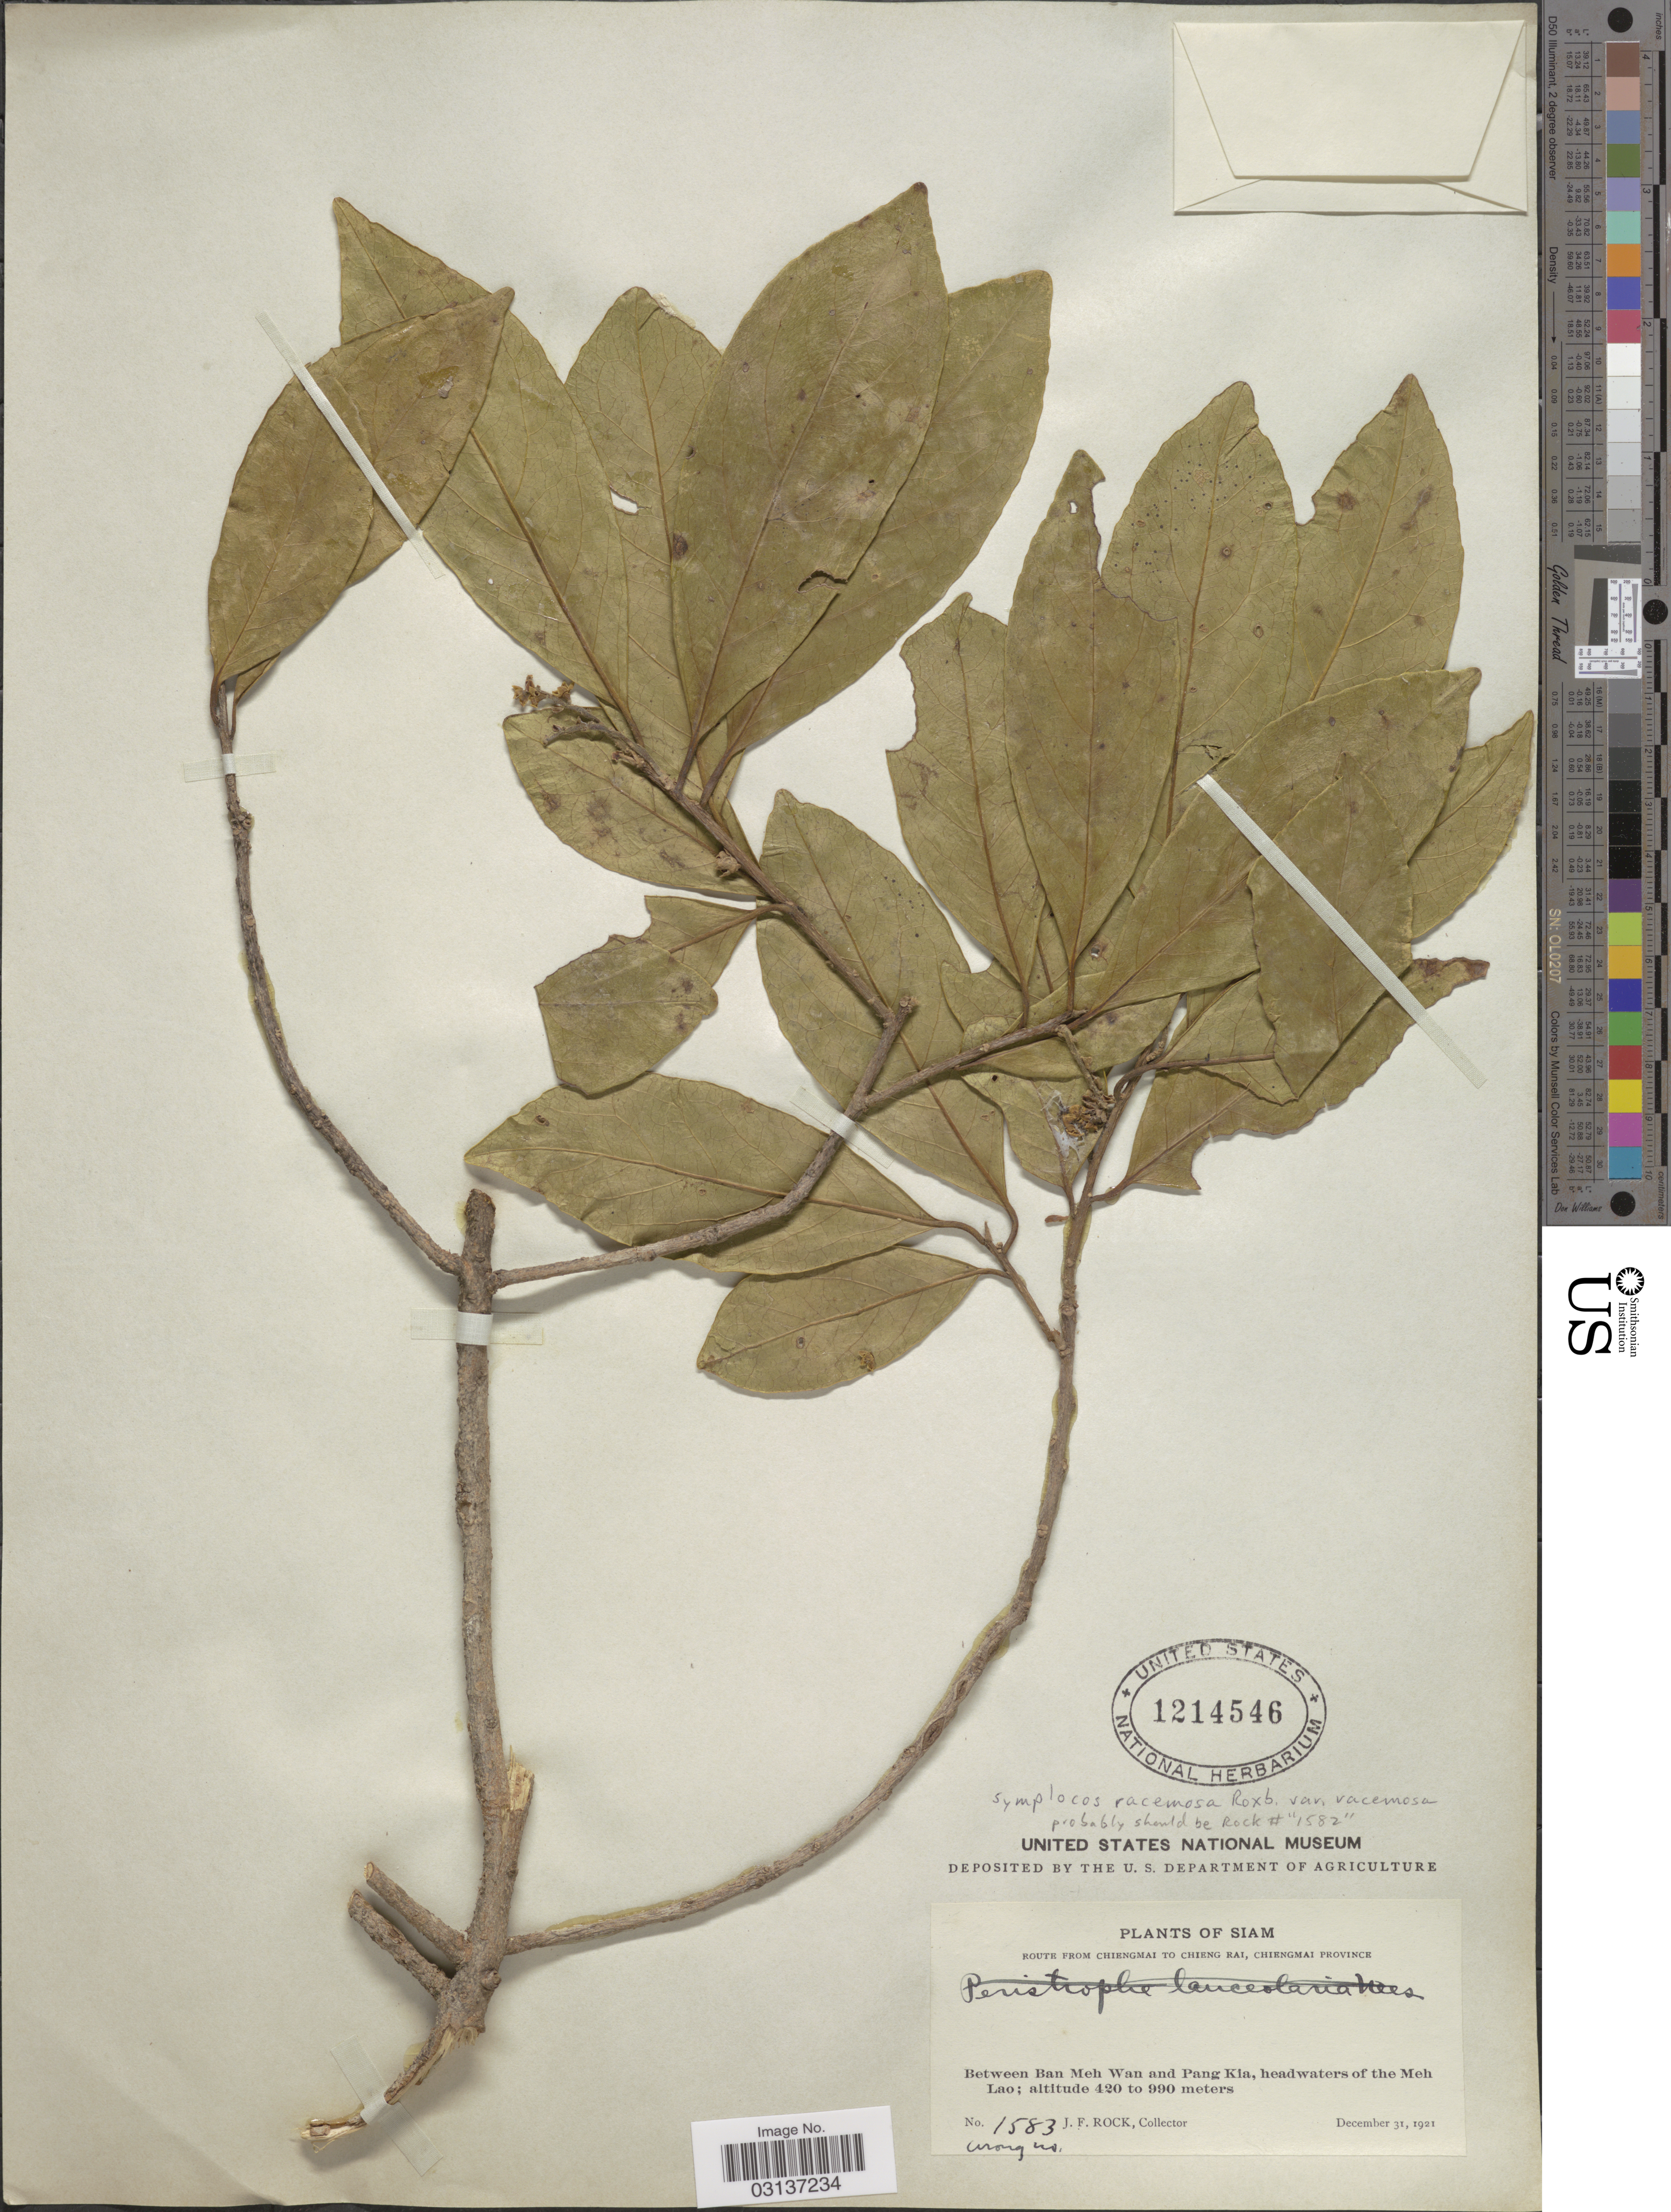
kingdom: Plantae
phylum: Tracheophyta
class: Magnoliopsida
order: Ericales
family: Symplocaceae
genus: Symplocos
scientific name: Symplocos racemosa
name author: Roxb.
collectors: J. Rock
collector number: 1583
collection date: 1921-12-31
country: Thailand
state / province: Chiang Mai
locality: Siam. Route from Chiengmai to Chieng Rai, Chiengmai Province. Between Ban Meh Wan and Pang Kia, headwaters of the Meh Lao.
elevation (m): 420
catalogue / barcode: US 1214546